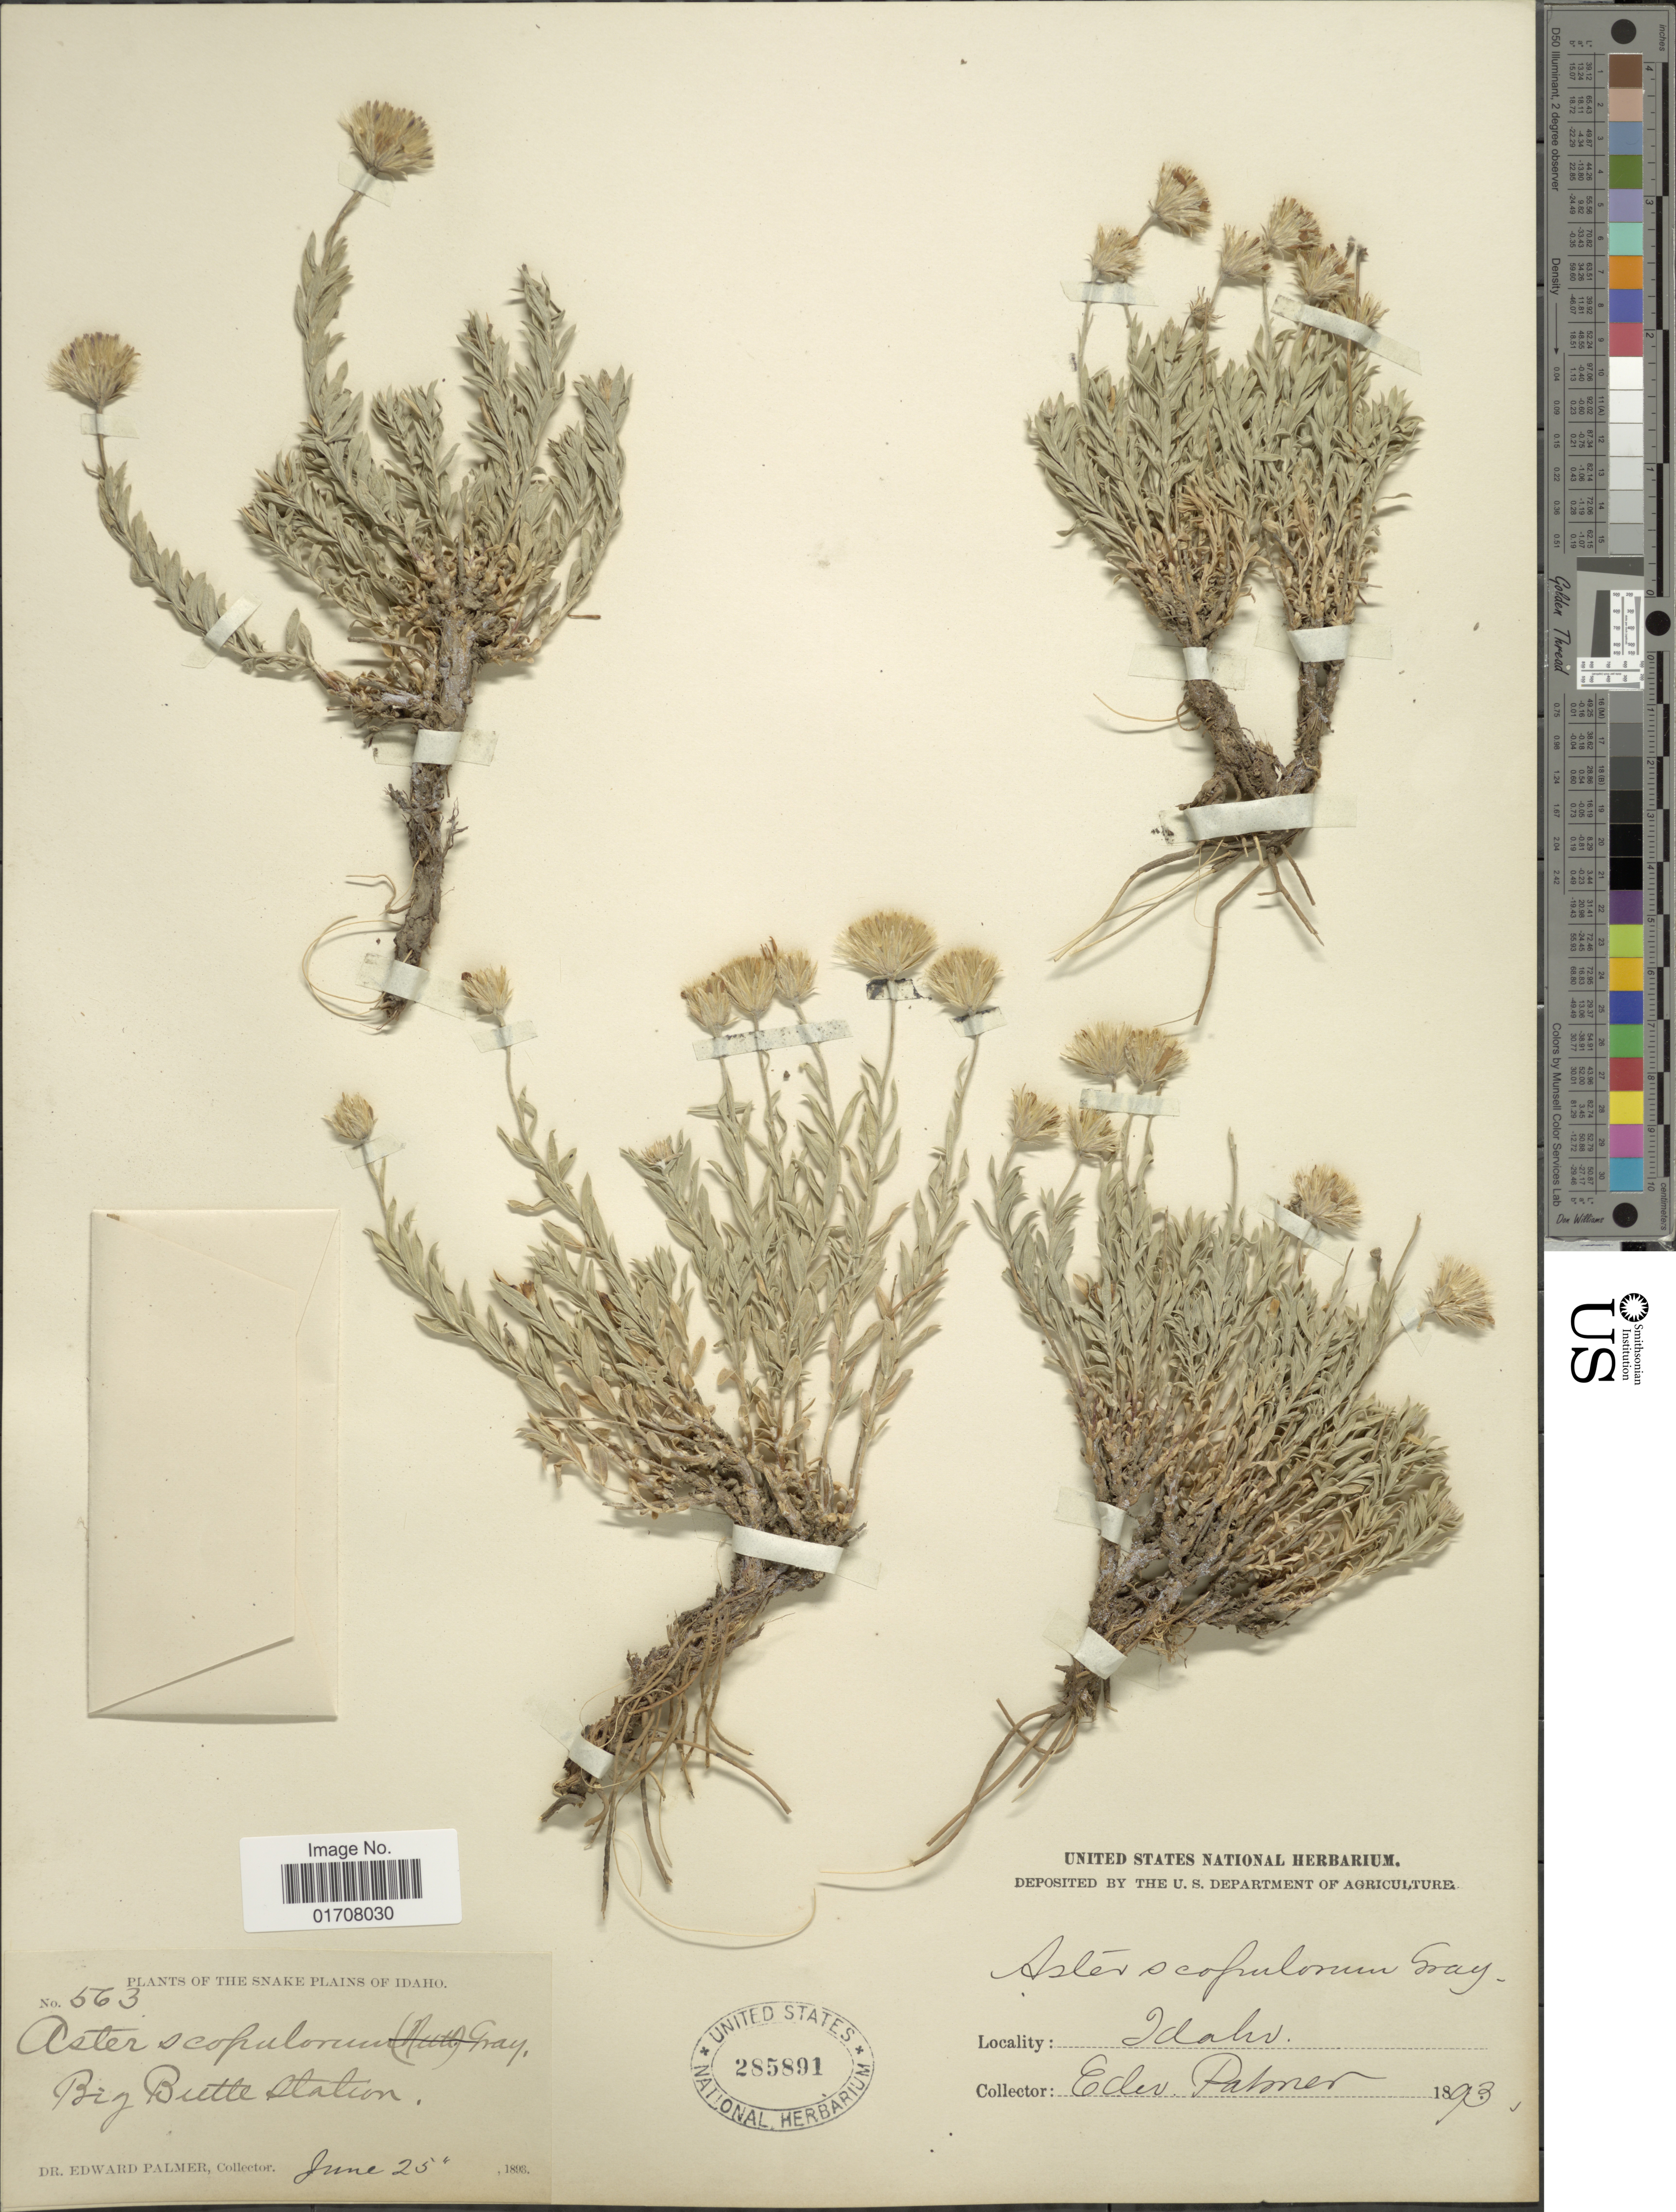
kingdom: Plantae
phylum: Tracheophyta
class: Magnoliopsida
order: Asterales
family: Asteraceae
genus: Ionactis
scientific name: Ionactis alpina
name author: (Nutt.) Greene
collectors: E. Palmer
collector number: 563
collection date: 1896-06-25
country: United States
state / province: Idaho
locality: The Snake Plains, Big Butte station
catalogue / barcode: US 285891